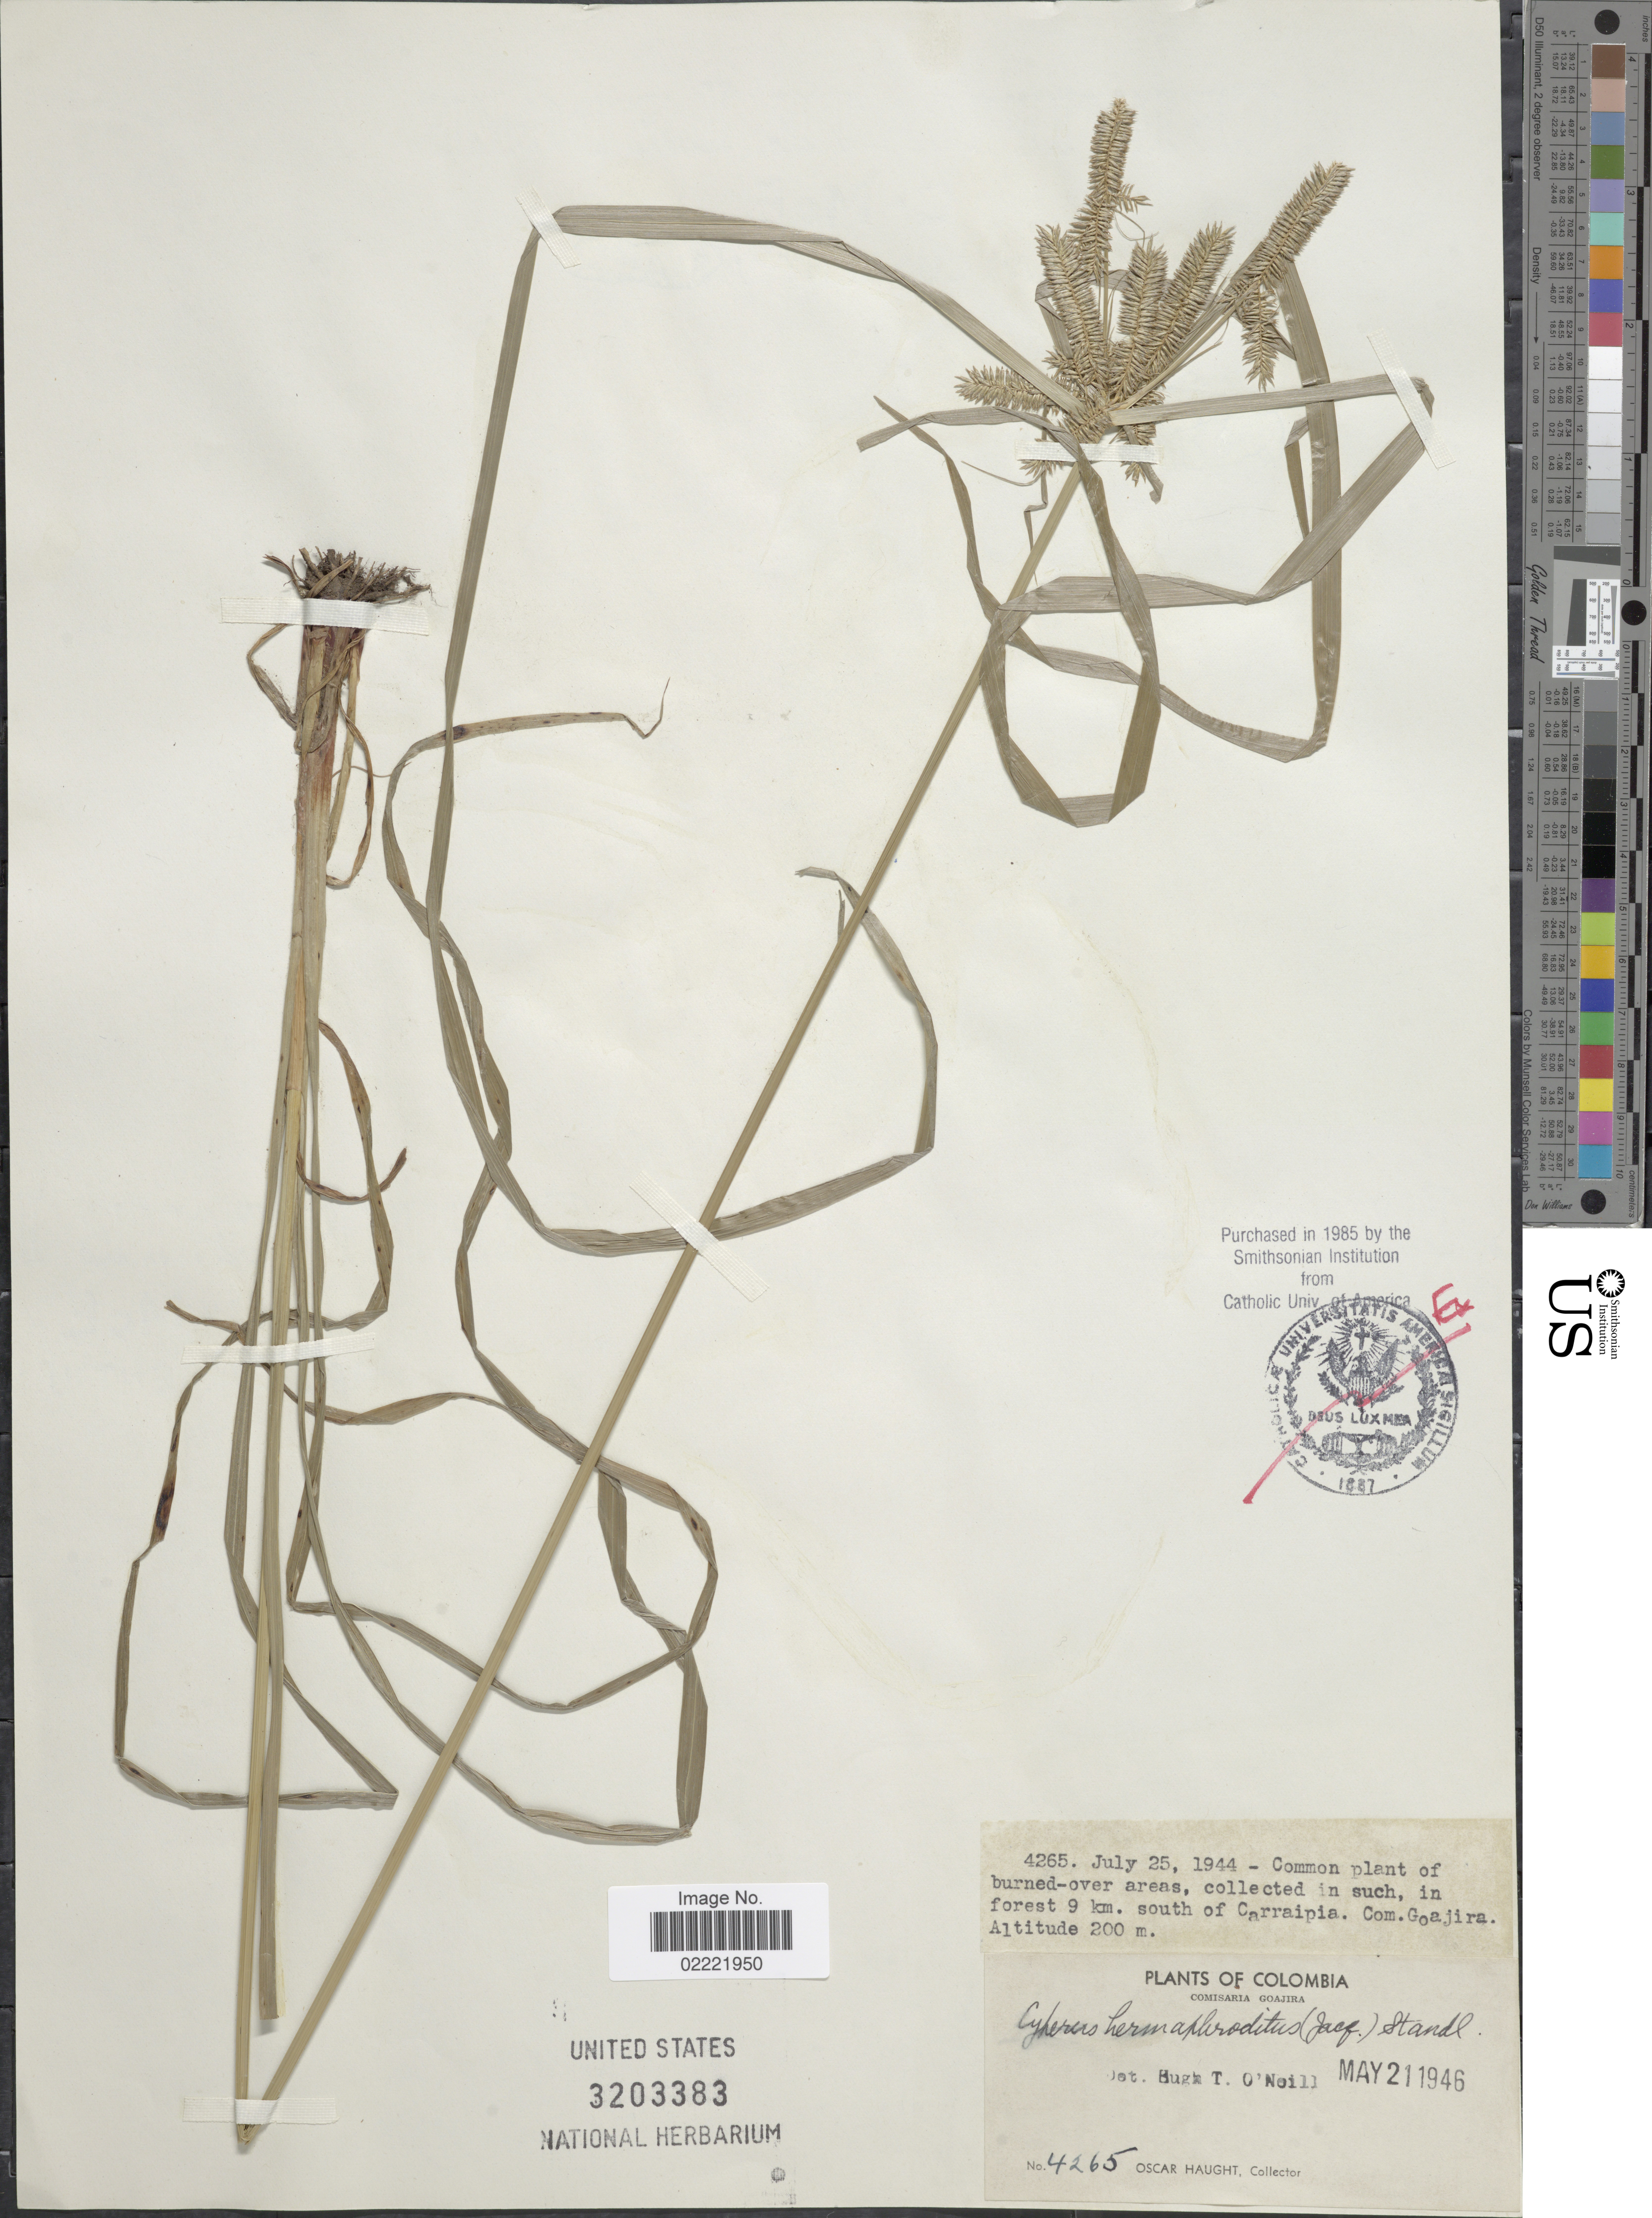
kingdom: Plantae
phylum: Tracheophyta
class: Liliopsida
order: Poales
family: Cyperaceae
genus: Cyperus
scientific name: Cyperus hermaphroditus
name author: (Jacq.) Standl.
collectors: O. L. Haught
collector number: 4265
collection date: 1946-05-21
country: Colombia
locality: In forest 9 km. south of Carraipia, comisaria Goajira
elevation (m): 200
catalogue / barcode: US 3203383